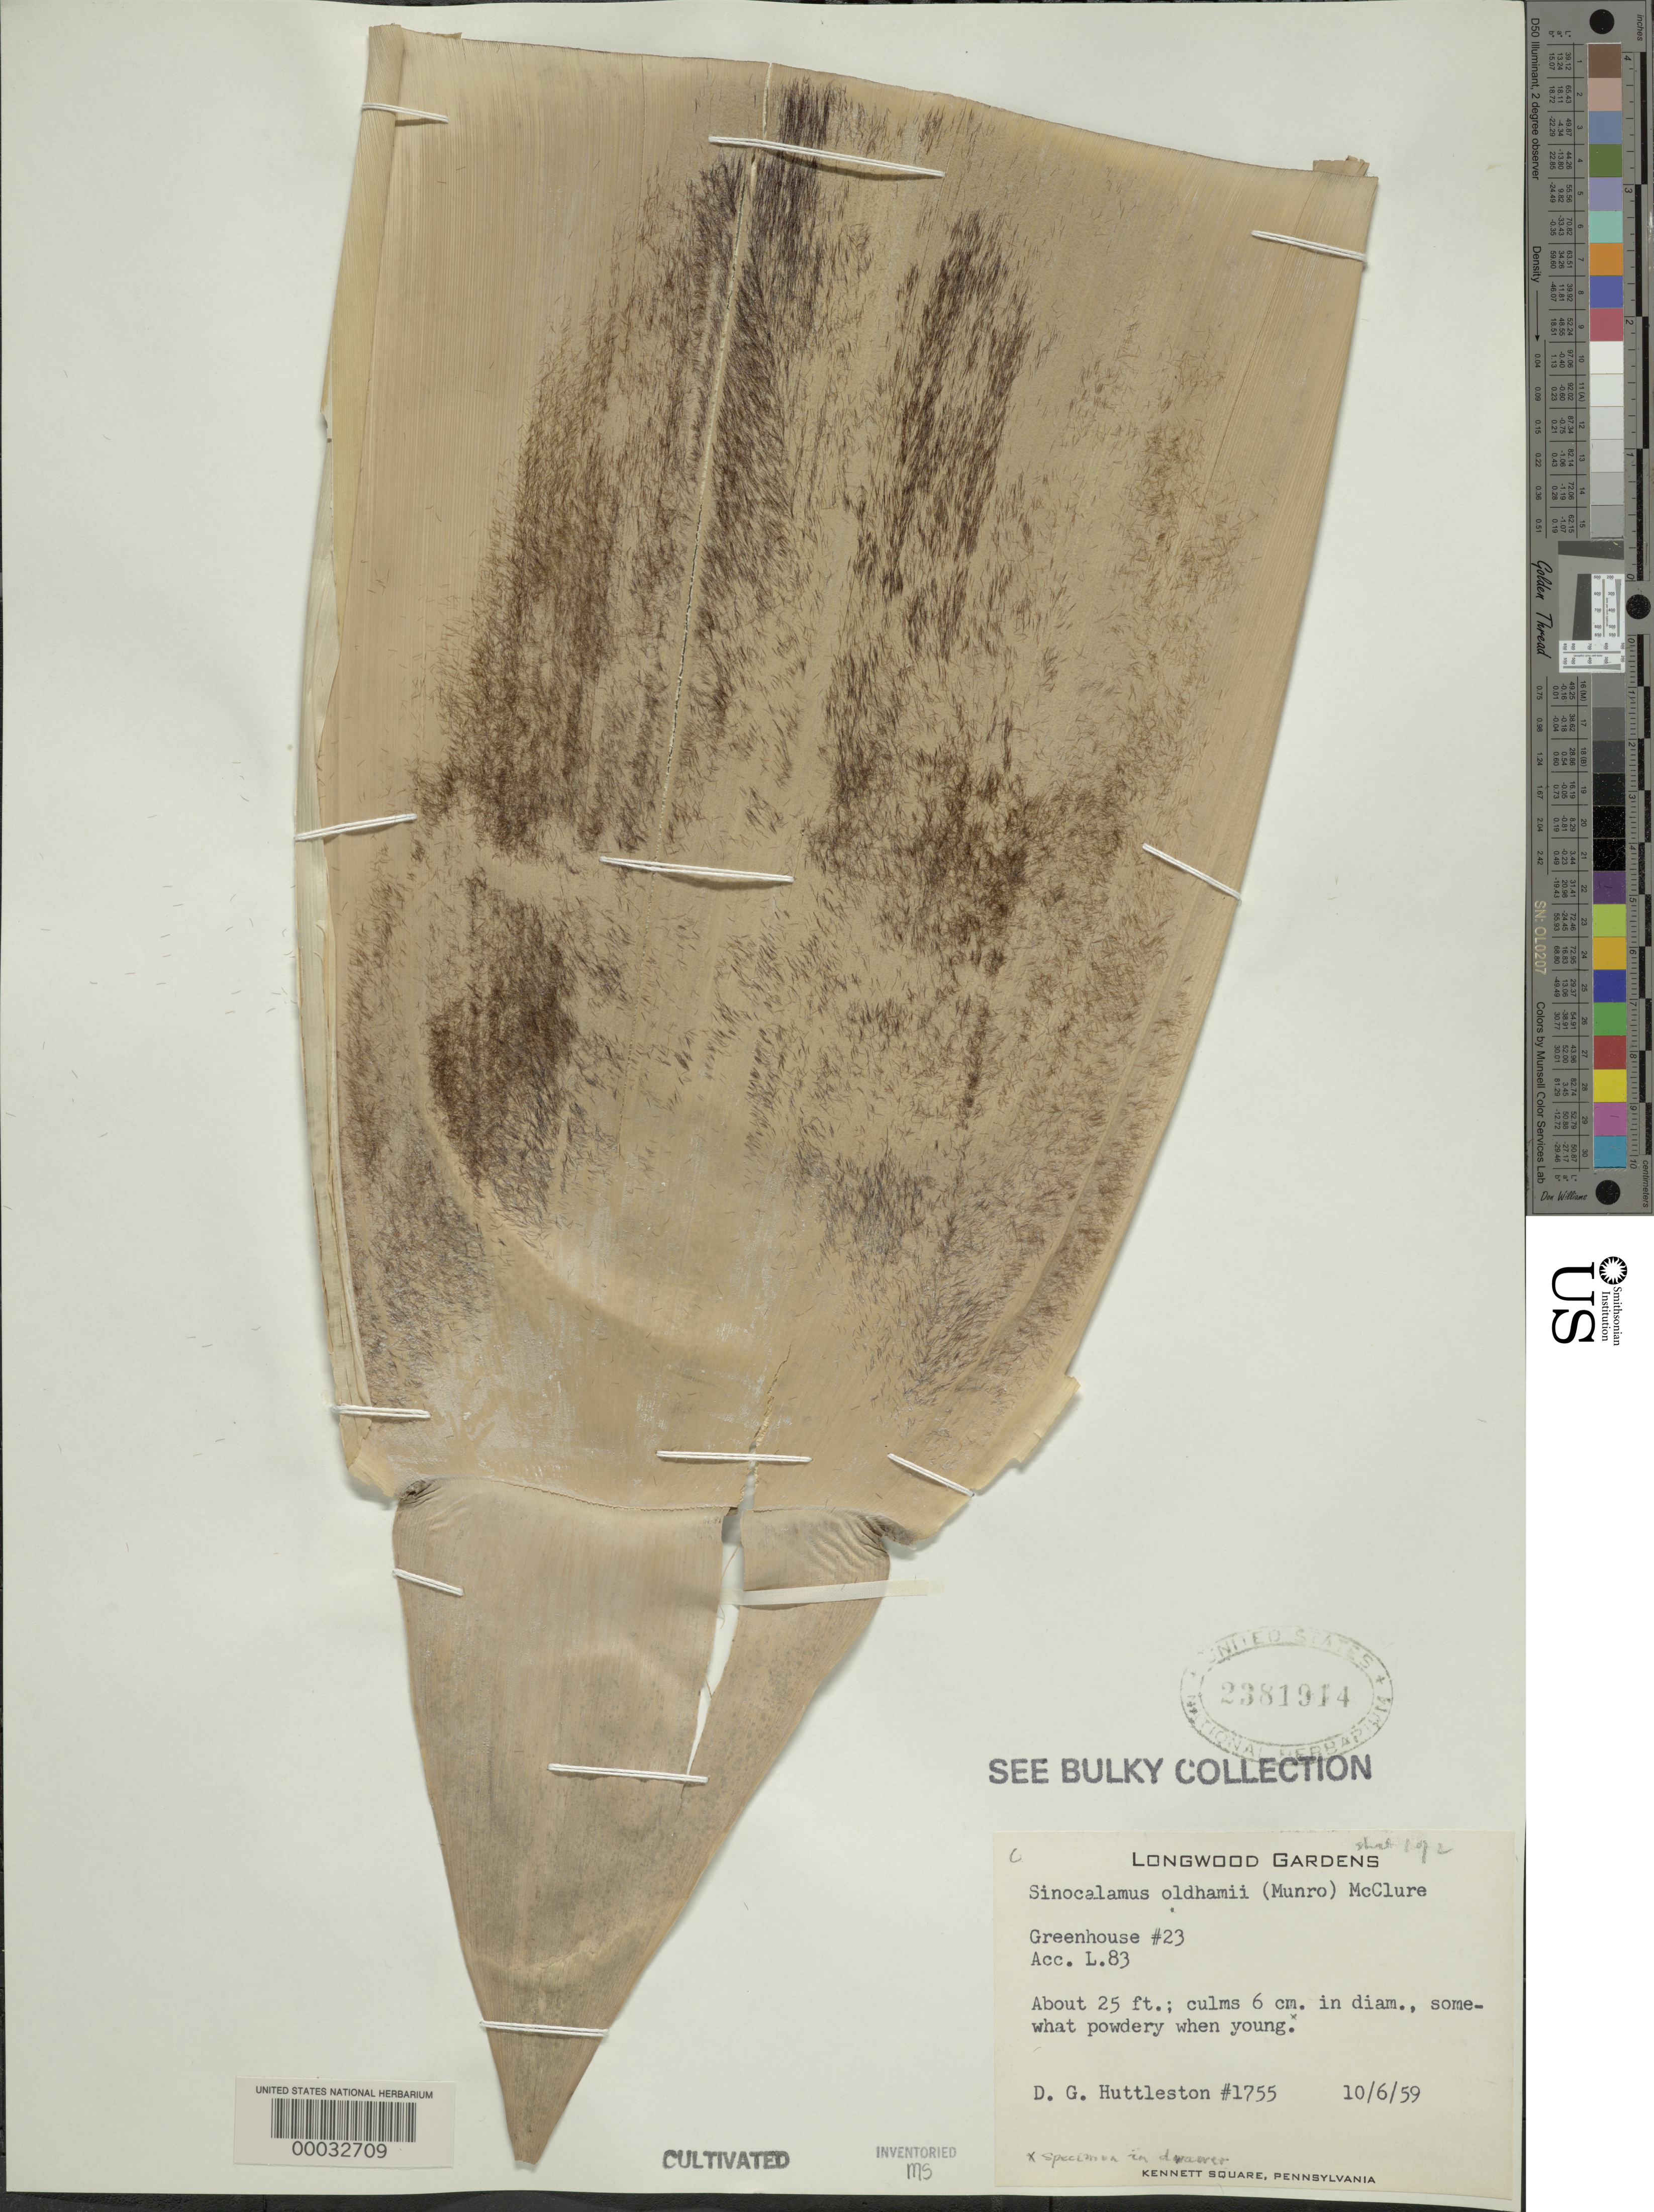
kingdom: Plantae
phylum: Tracheophyta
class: Liliopsida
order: Poales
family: Poaceae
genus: Bambusa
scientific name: Bambusa oldhamii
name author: Munro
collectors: D. G. Huttleston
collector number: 1755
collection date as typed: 10 Jun 1959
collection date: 1959-06-10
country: United States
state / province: Pennsylvania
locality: Longwood gardens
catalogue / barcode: US 2381914